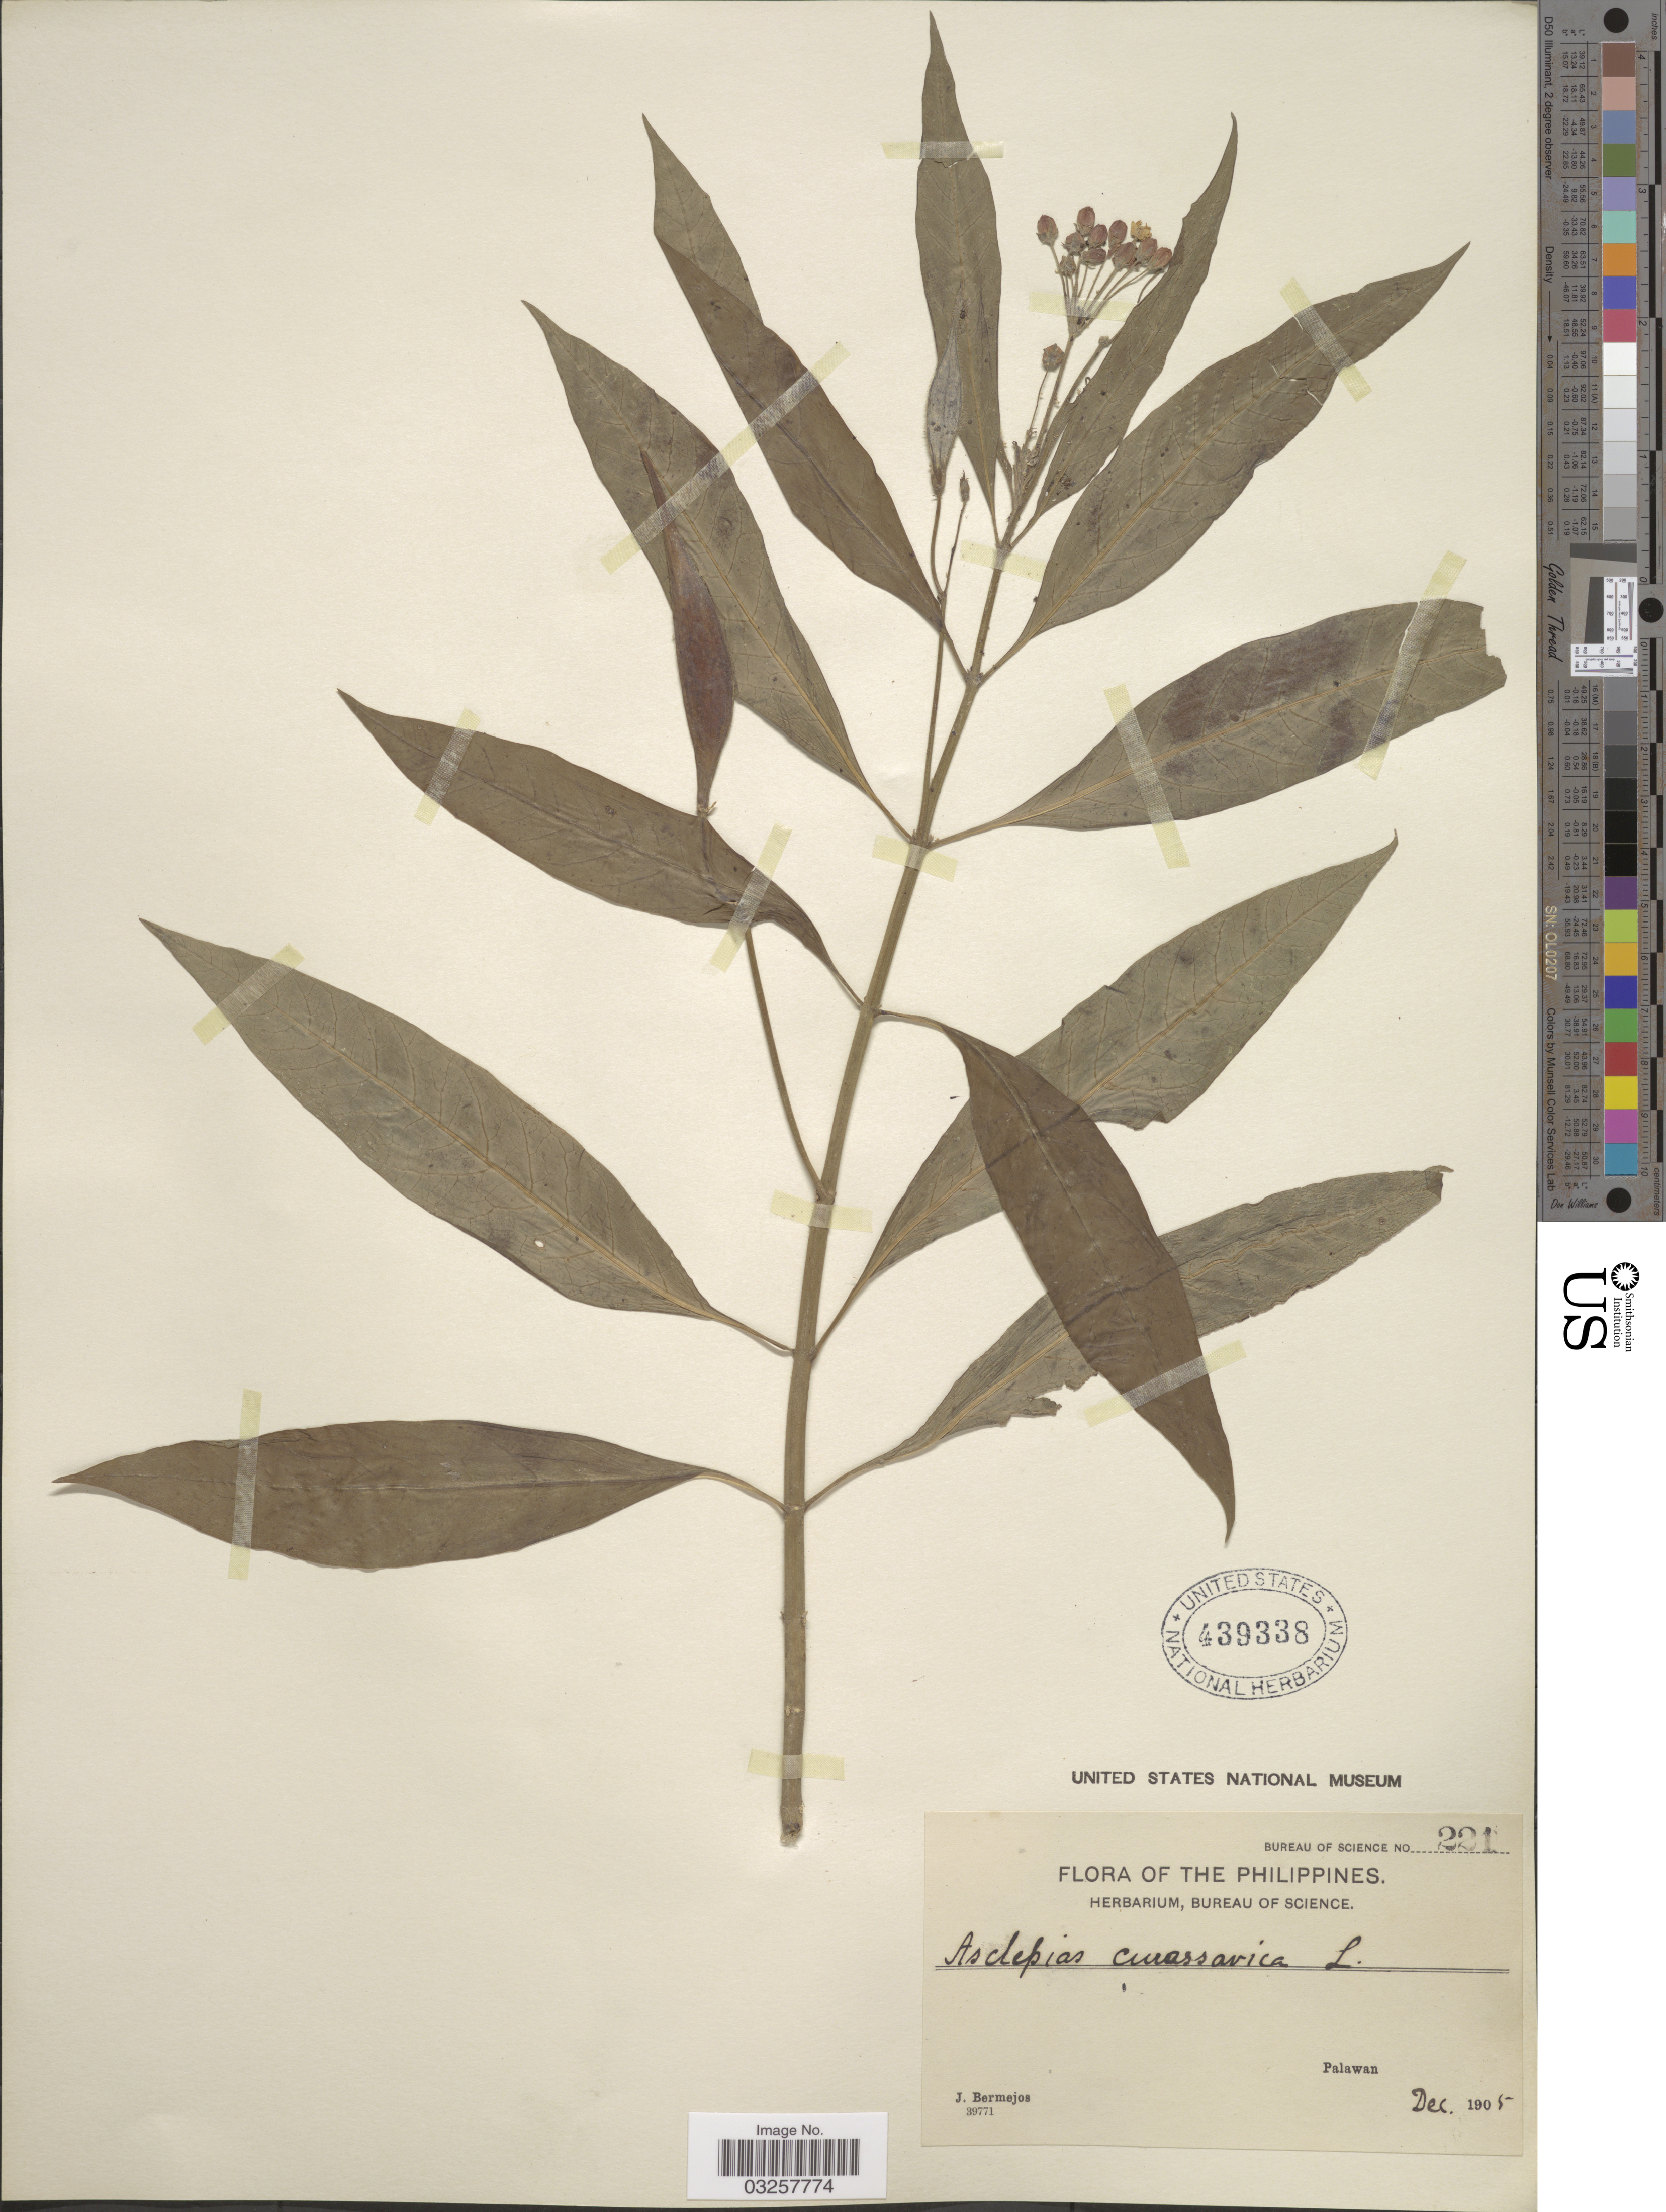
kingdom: Plantae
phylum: Tracheophyta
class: Magnoliopsida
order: Gentianales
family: Apocynaceae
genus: Asclepias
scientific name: Asclepias curassavica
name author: L.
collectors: J. Bermejos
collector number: Bureau of Science 221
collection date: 1905-12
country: Philippines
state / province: Mimaropa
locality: Palawan.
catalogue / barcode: US 439338